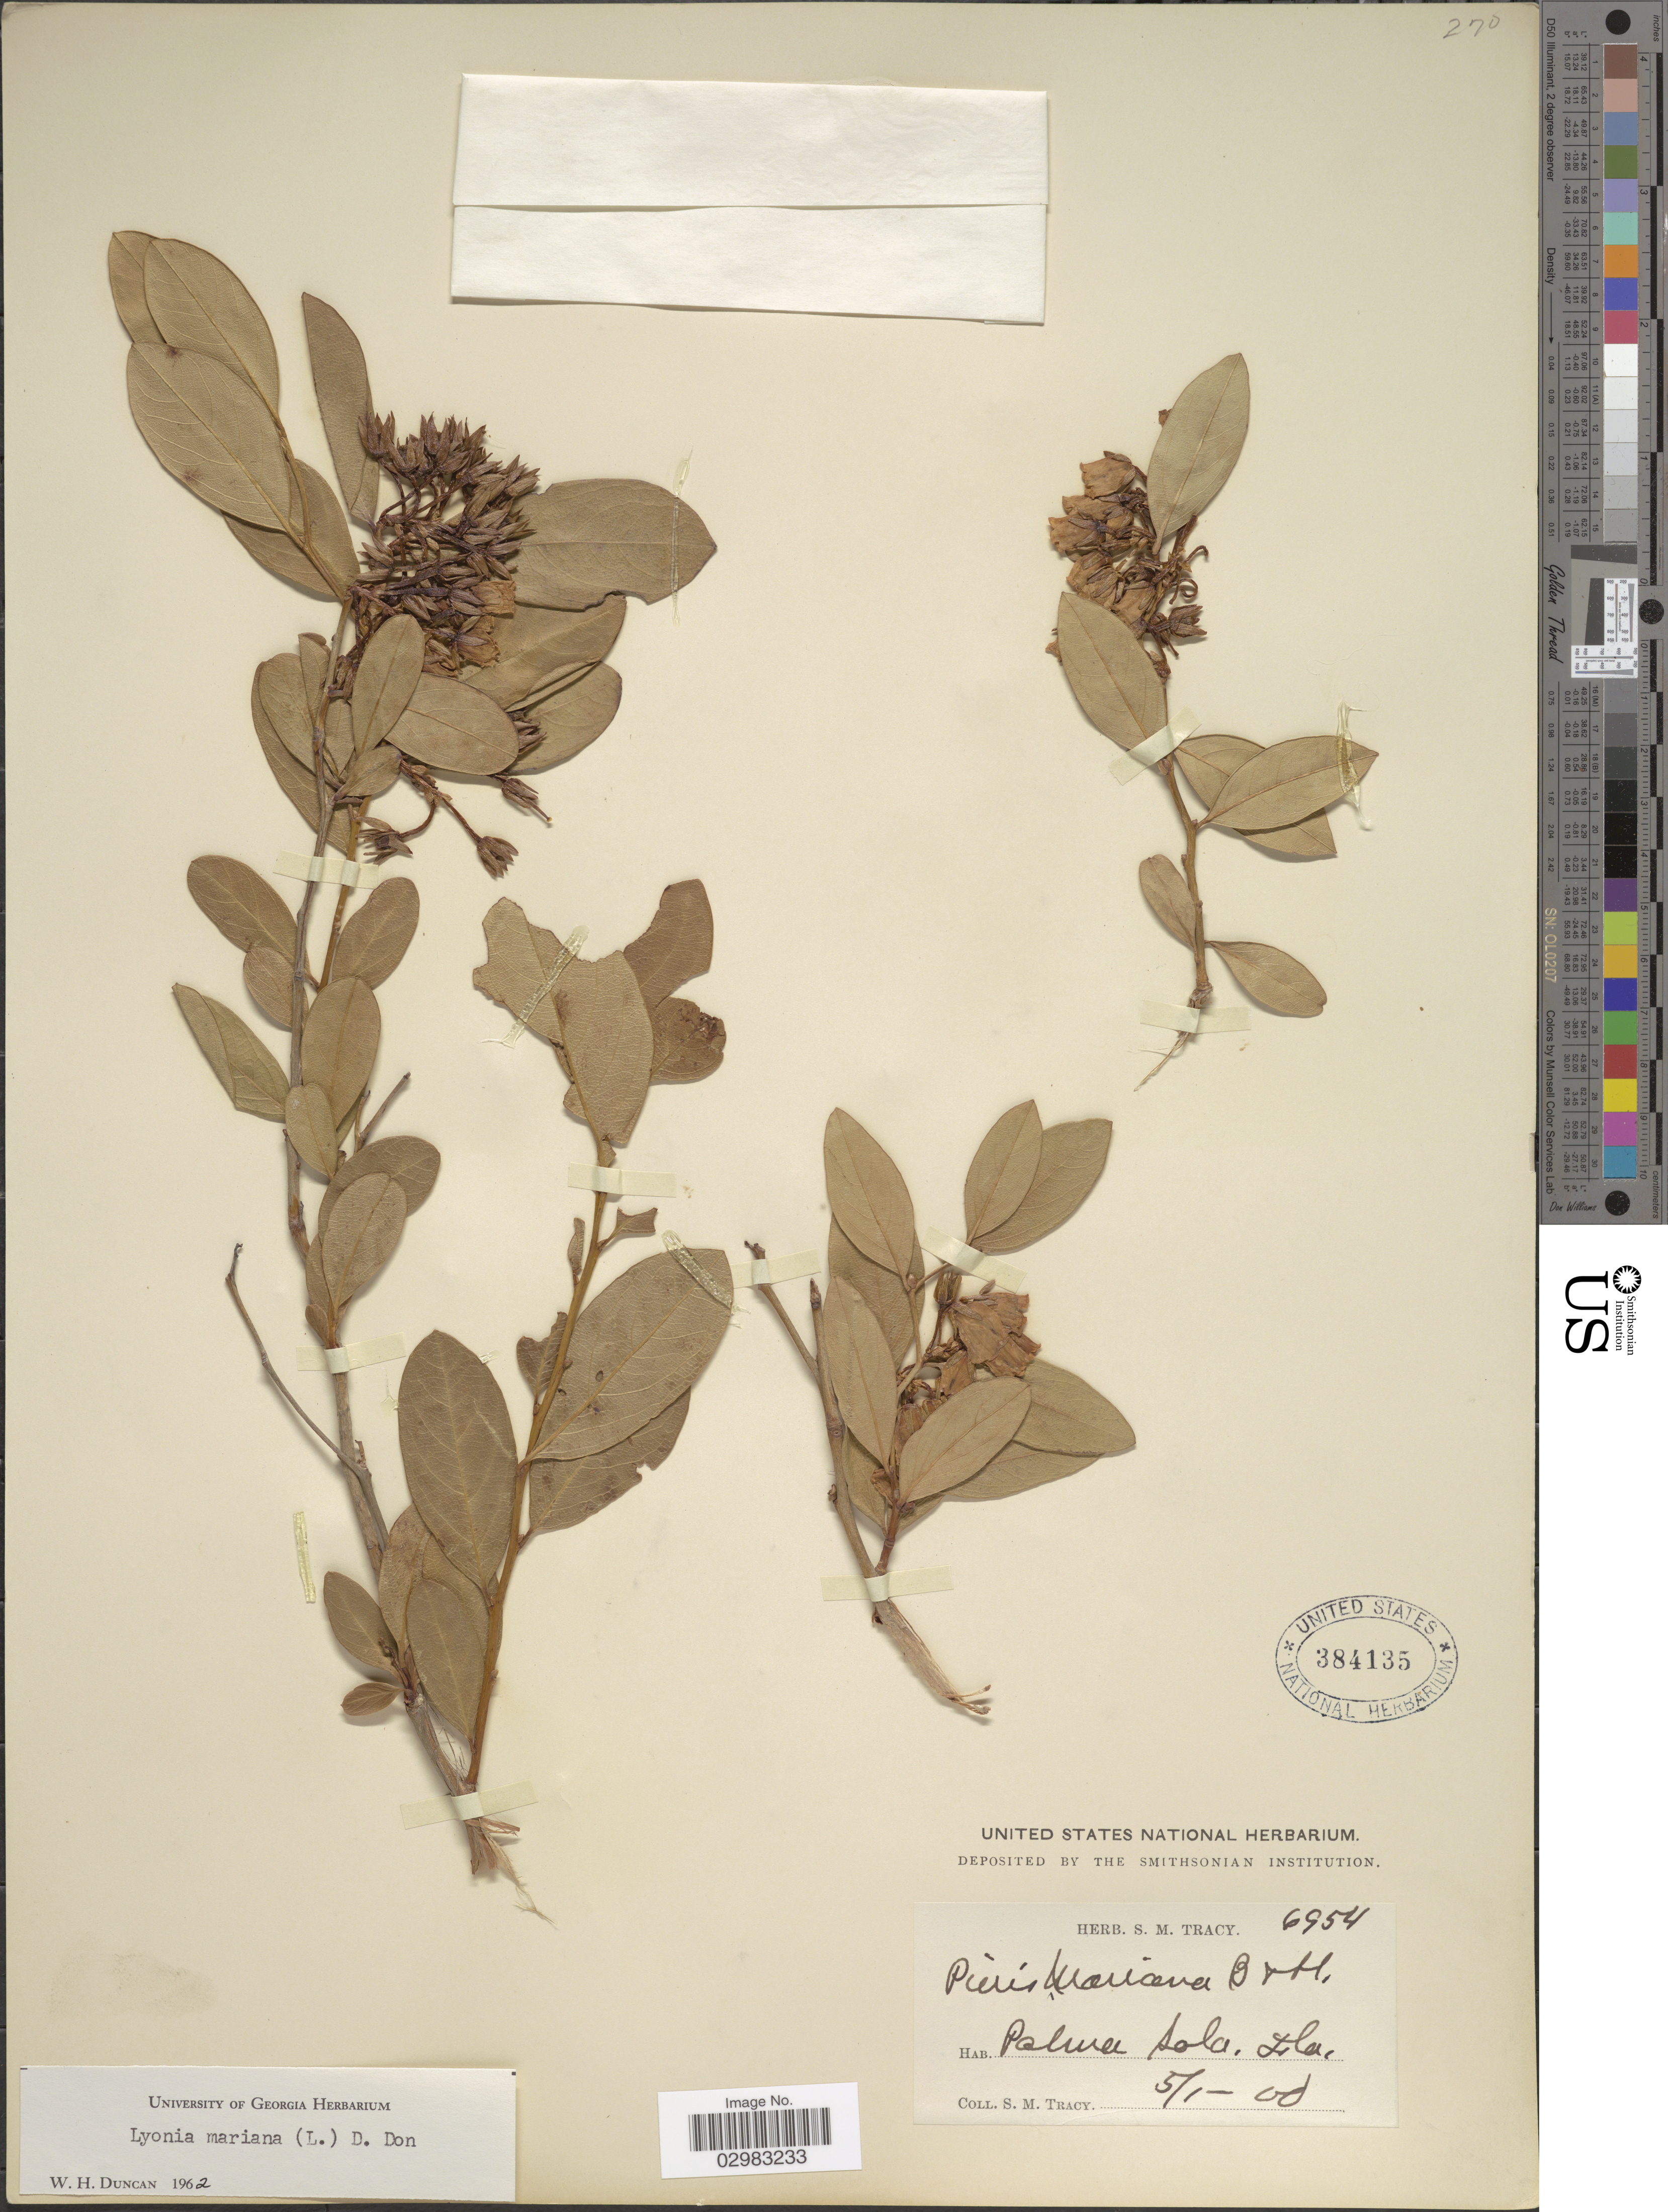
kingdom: Plantae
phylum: Tracheophyta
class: Magnoliopsida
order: Ericales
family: Ericaceae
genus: Lyonia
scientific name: Lyonia mariana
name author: (L.) D. Don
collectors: S. M. Tracy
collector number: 6954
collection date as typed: Transcribed d/m/y: 1/5/0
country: United States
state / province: Florida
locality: Palma Sola.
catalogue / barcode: US 384135